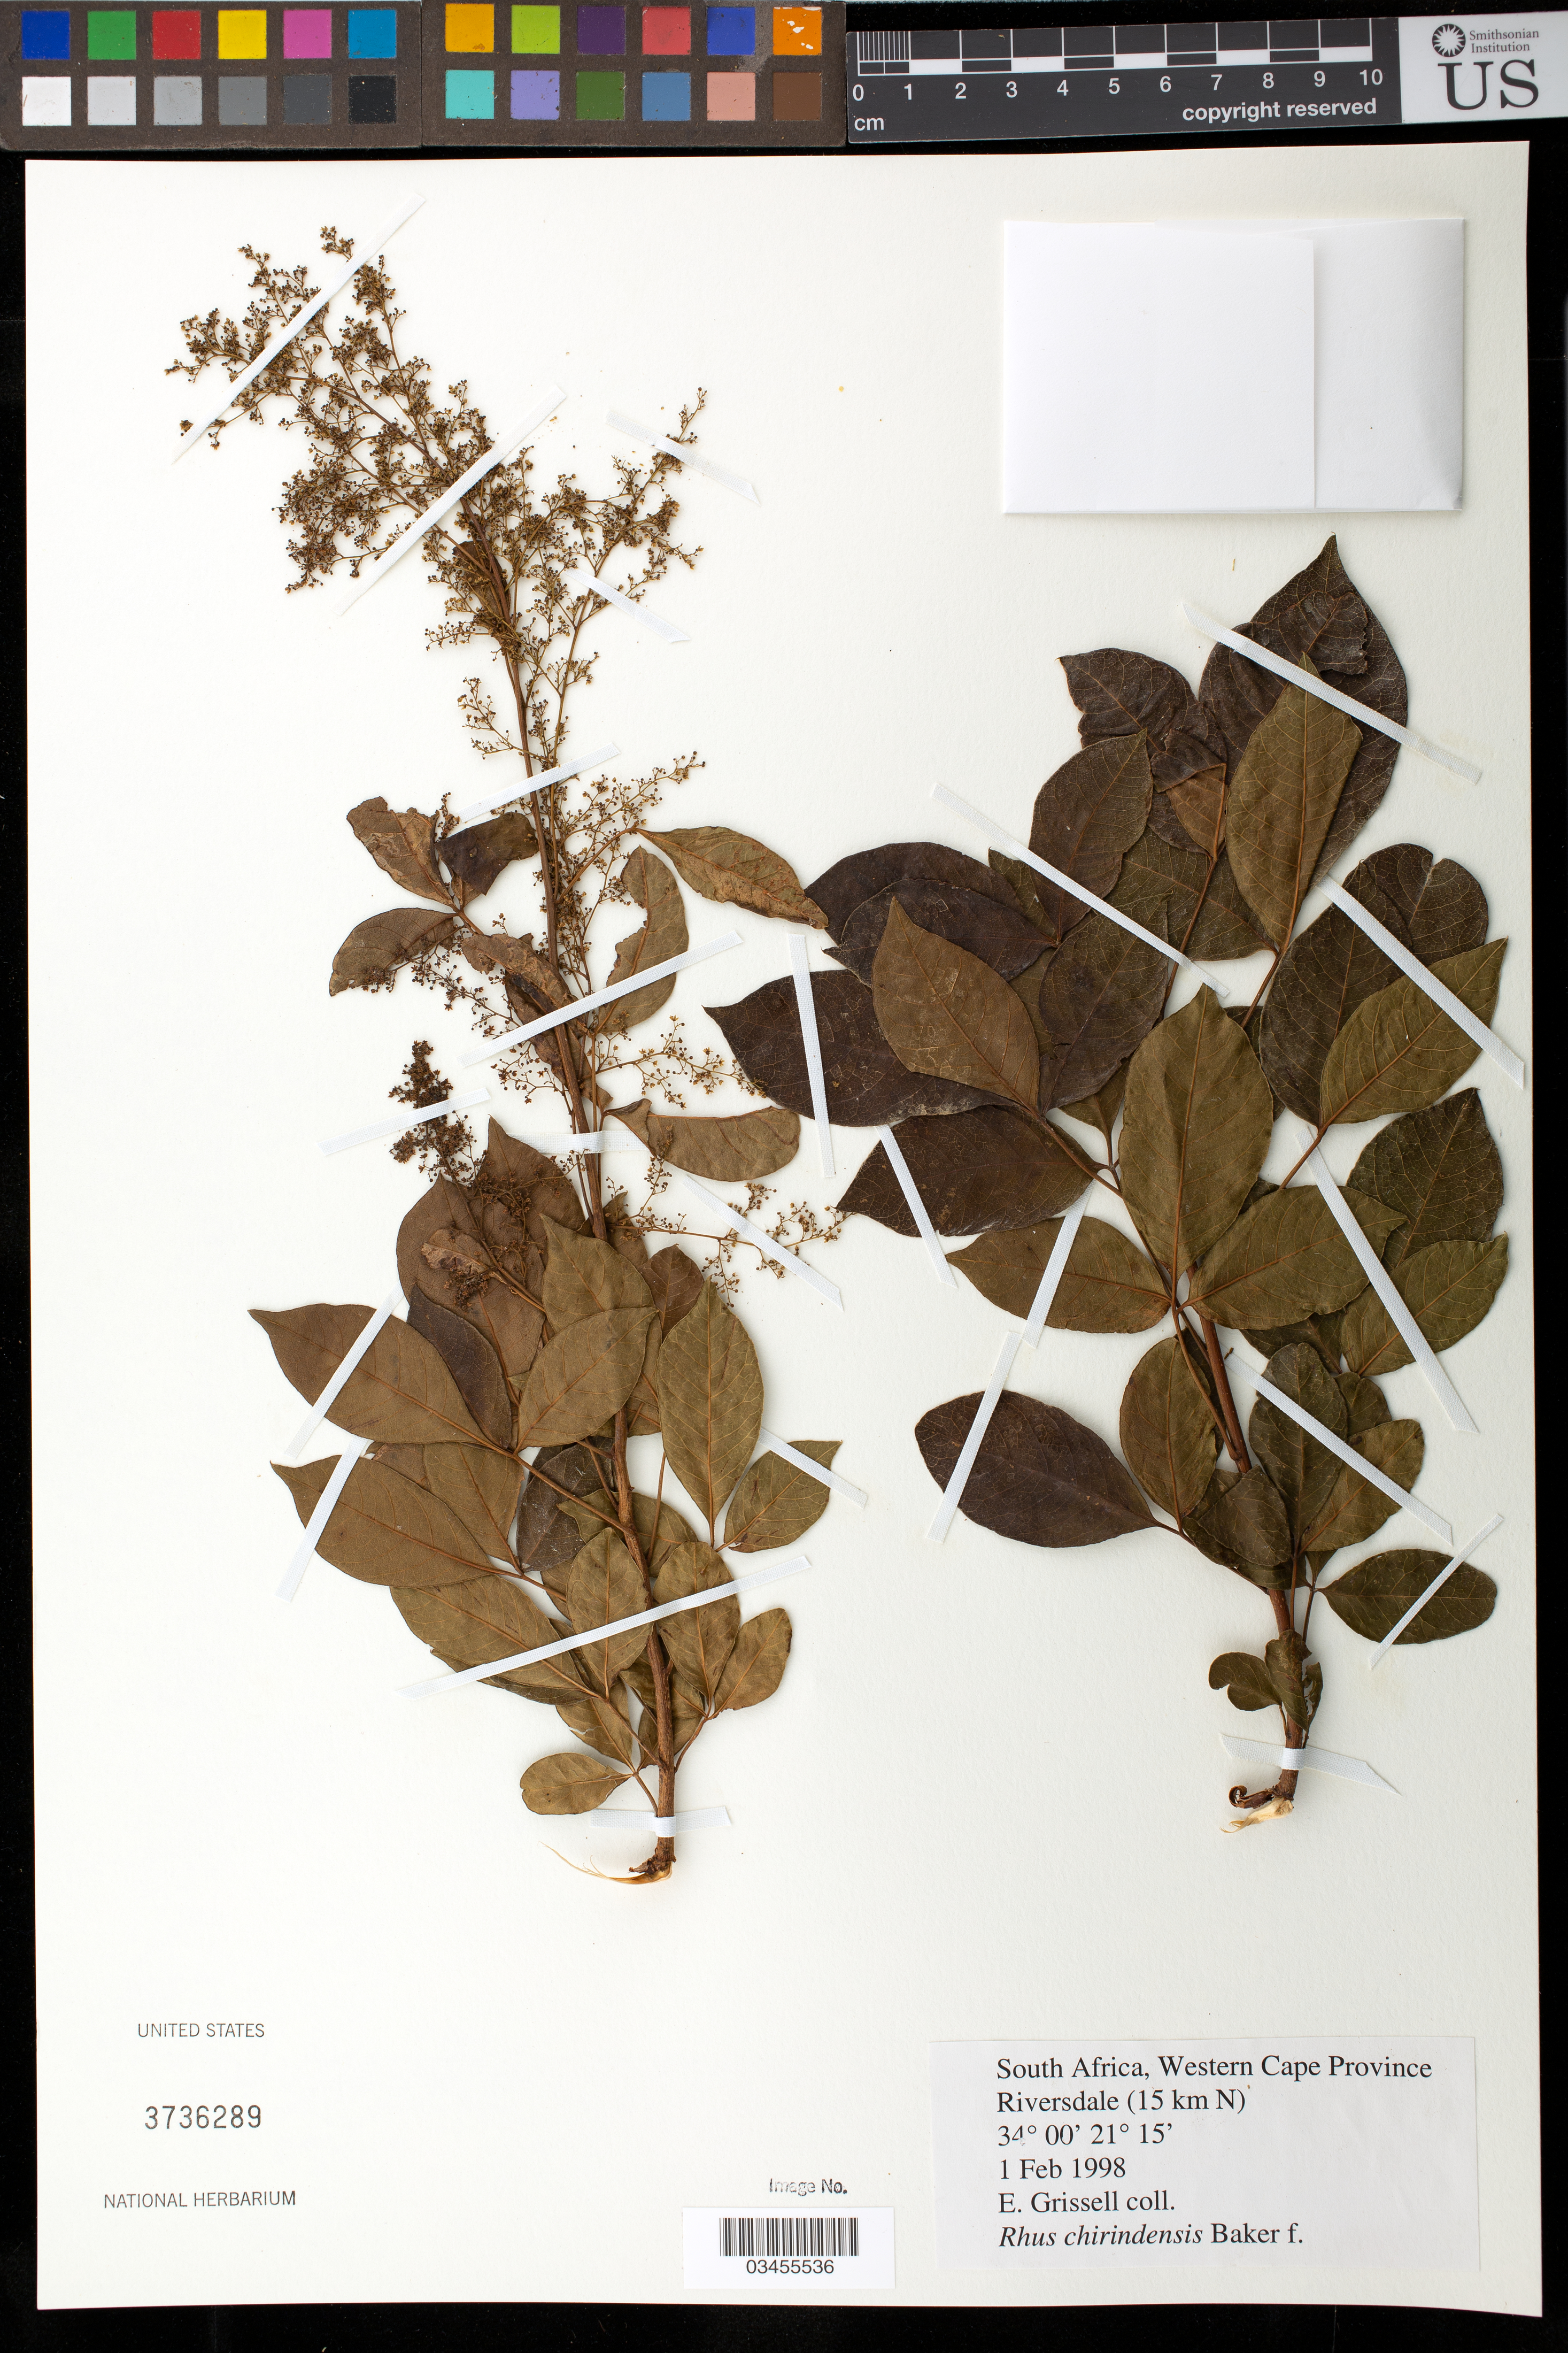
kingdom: Plantae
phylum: Tracheophyta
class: Magnoliopsida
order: Sapindales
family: Anacardiaceae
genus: Rhus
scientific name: Rhus chirindensis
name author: Baker f.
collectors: E. Grissell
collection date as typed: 1 Feb 1998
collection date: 1998-02-01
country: South Africa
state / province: Western Cape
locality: Riversdale (15 km N)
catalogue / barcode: US 3736289